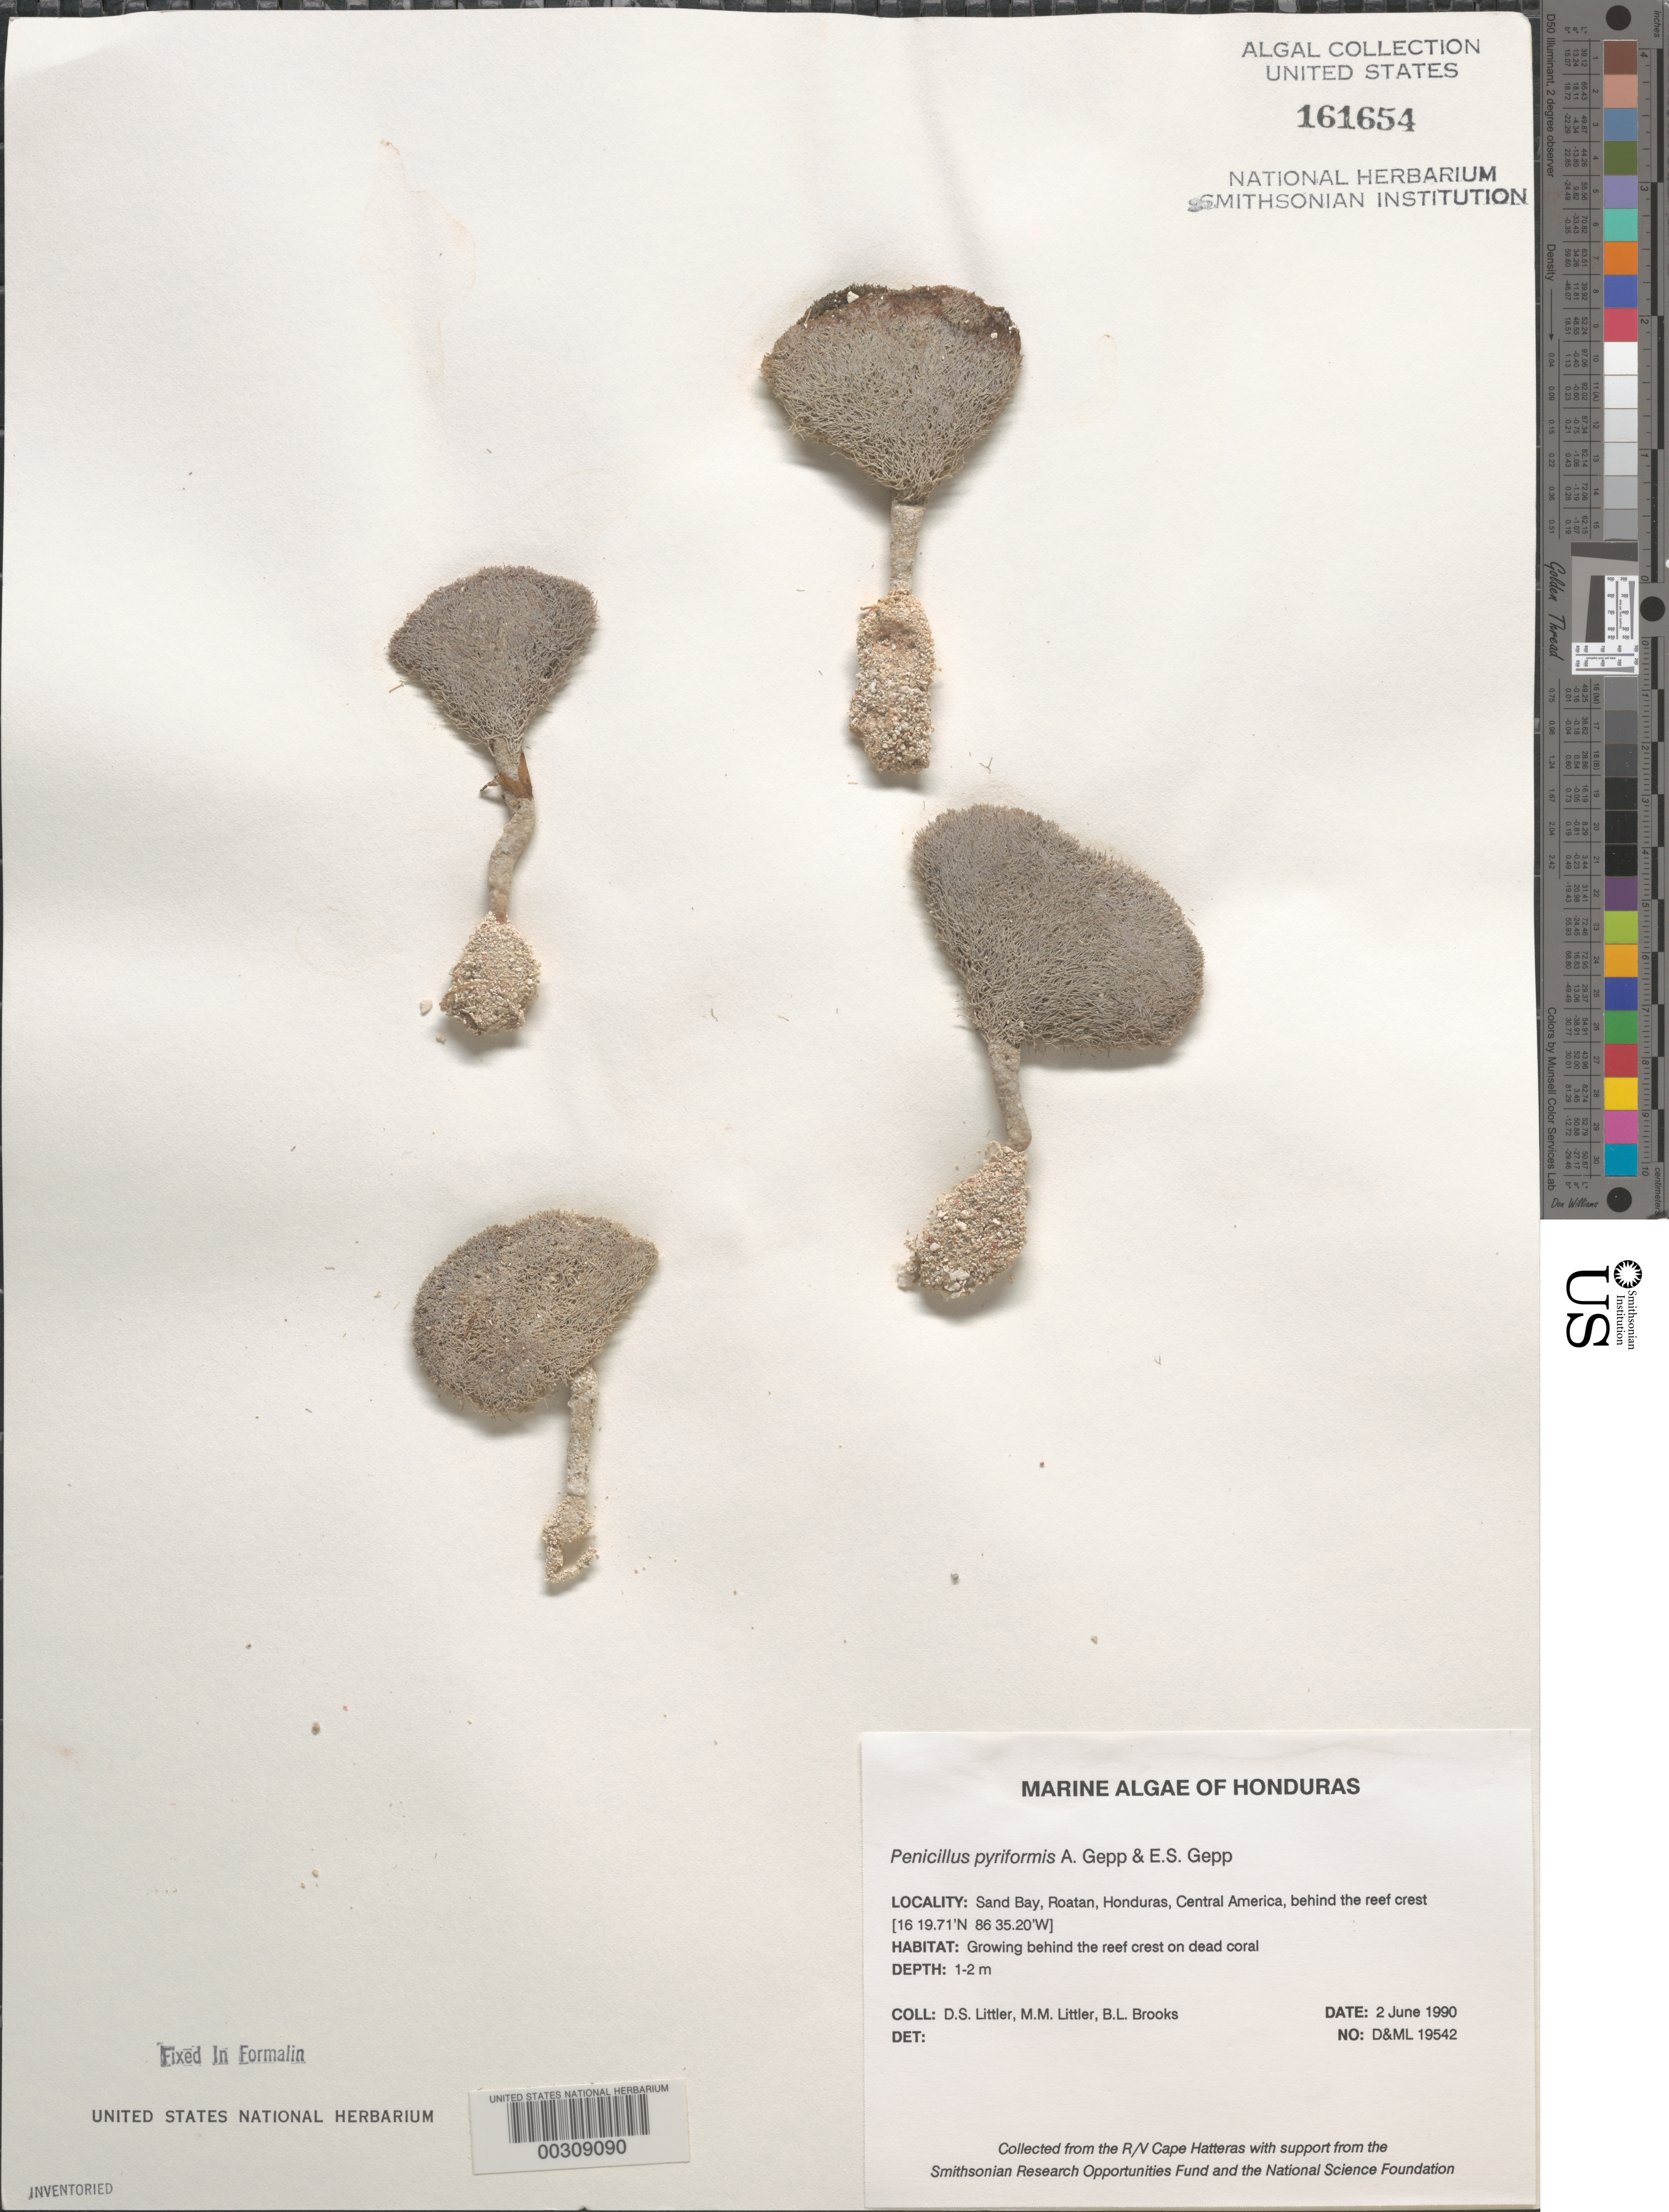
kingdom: Plantae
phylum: Chlorophyta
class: Ulvophyceae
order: Bryopsidales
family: Udoteaceae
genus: Penicillus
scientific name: Penicillus pyriformis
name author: A. Gepp & E. Gepp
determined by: Littler, D. S.; Littler, M. M.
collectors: D. S. Littler, M. M. Littler & B. Brooks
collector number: D&ML 19542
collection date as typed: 02 Jun 1990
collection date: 1990-06-02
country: Honduras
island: Roatan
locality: Sand Bay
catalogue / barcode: US 161654